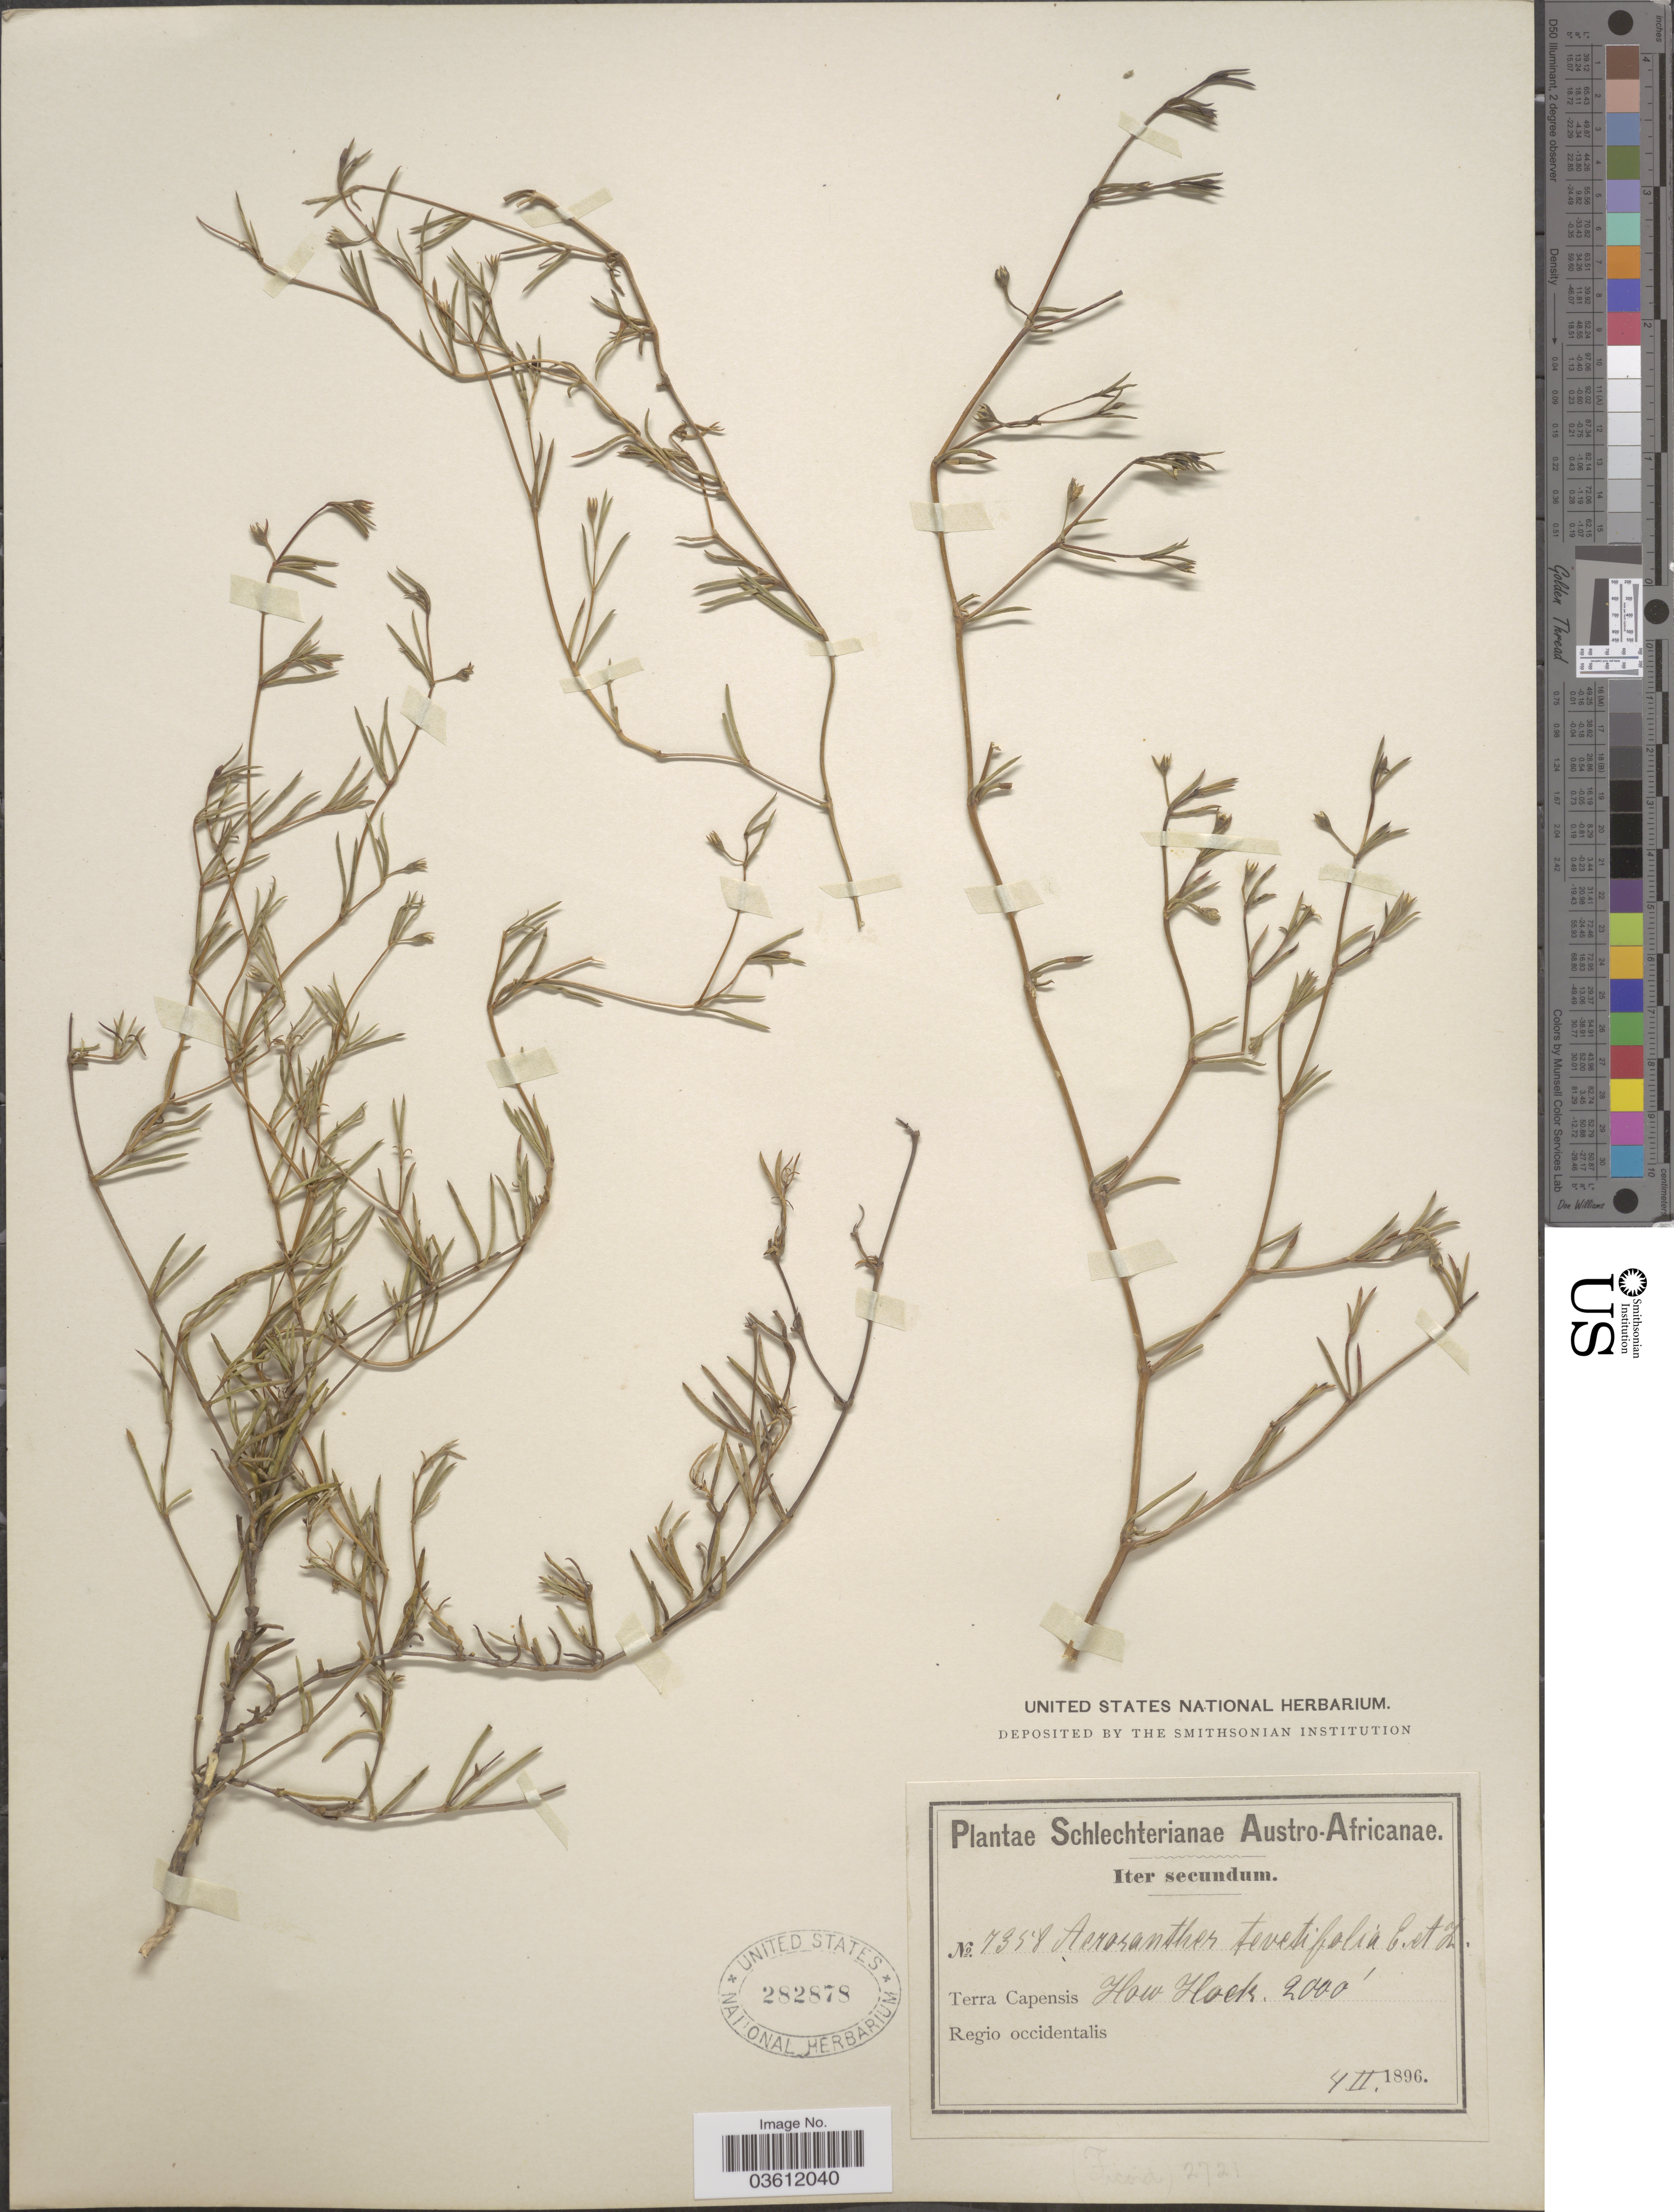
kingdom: Plantae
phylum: Tracheophyta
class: Magnoliopsida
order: Caryophyllales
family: Aizoaceae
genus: Acrosanthes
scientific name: Acrosanthes teretifolia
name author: Eckl. & Zeyh.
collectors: Schlechter, --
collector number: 7358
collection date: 1896-02-04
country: South Africa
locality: Austro-Africanae. Terra Capensis. How Hoek. Regio occidentalis.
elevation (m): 610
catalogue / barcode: US 282878